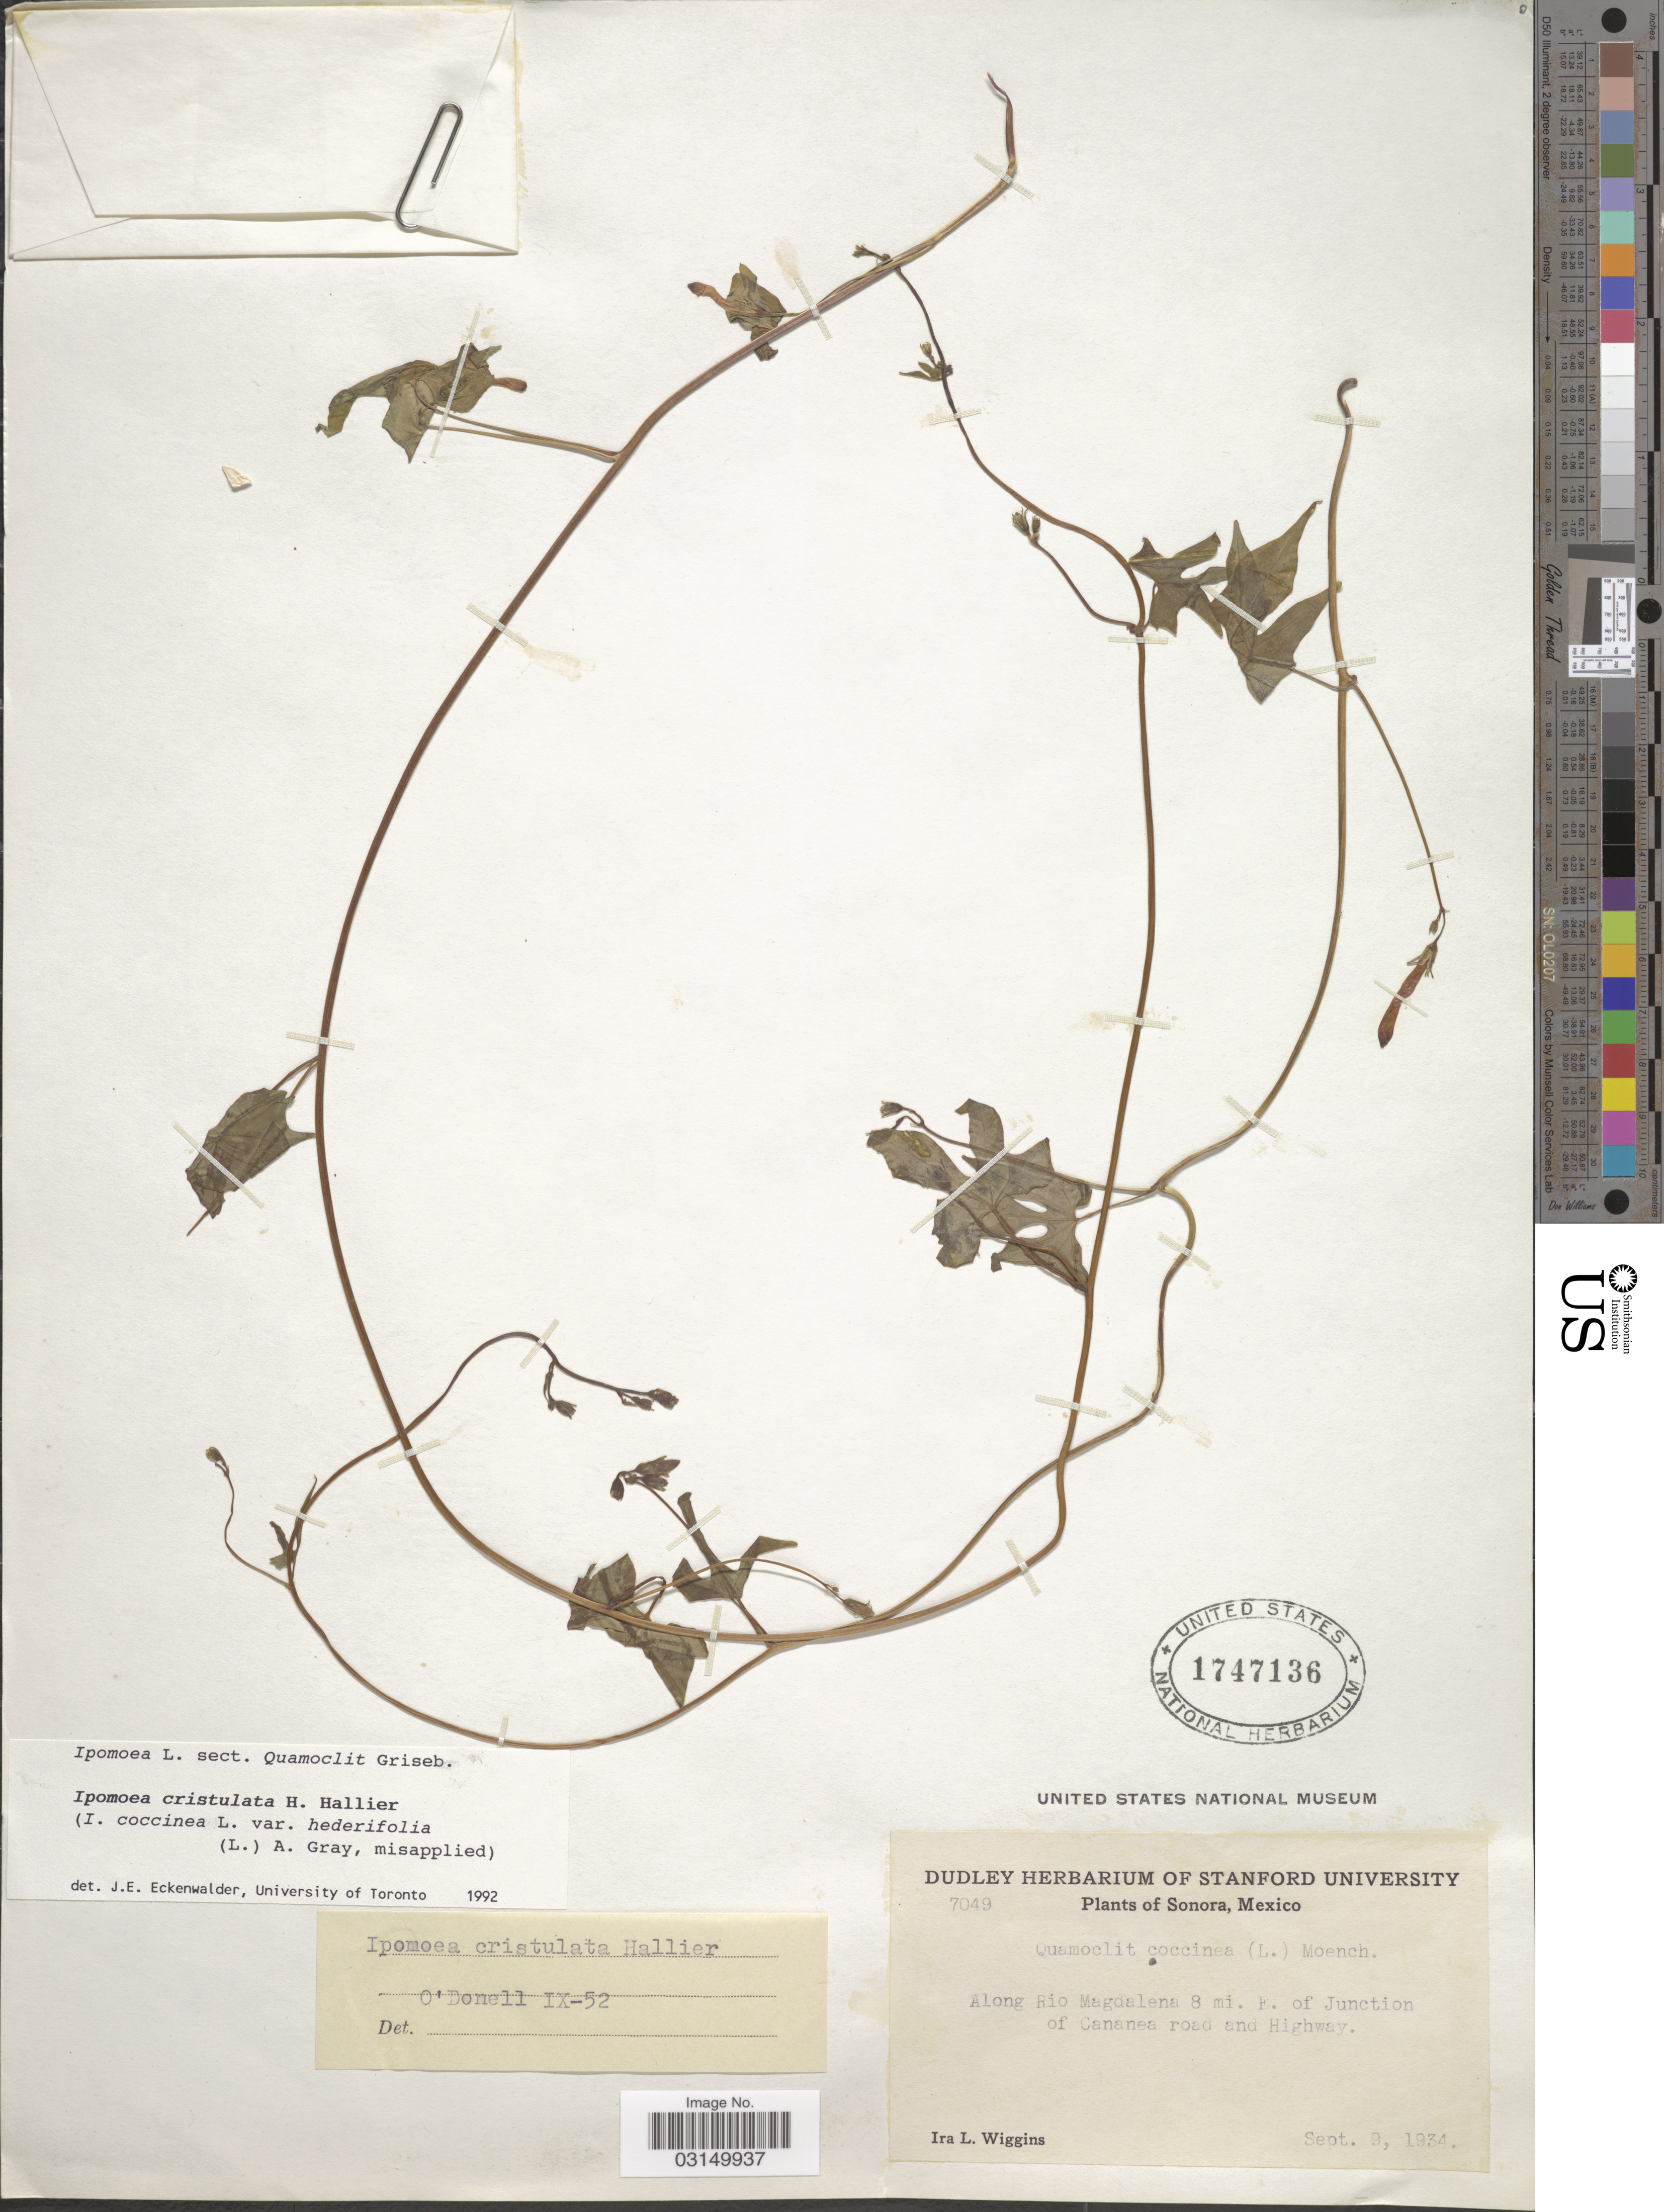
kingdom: Plantae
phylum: Tracheophyta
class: Magnoliopsida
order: Solanales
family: Convolvulaceae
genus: Ipomoea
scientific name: Ipomoea cristulata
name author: Hallier f.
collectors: I. L. Wiggins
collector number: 7049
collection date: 1934-09-09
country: Mexico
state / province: Sonora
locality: Along Rio Magdalena 8 mi. E. of Junction of Cananea road and Highway.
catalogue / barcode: US 1747136